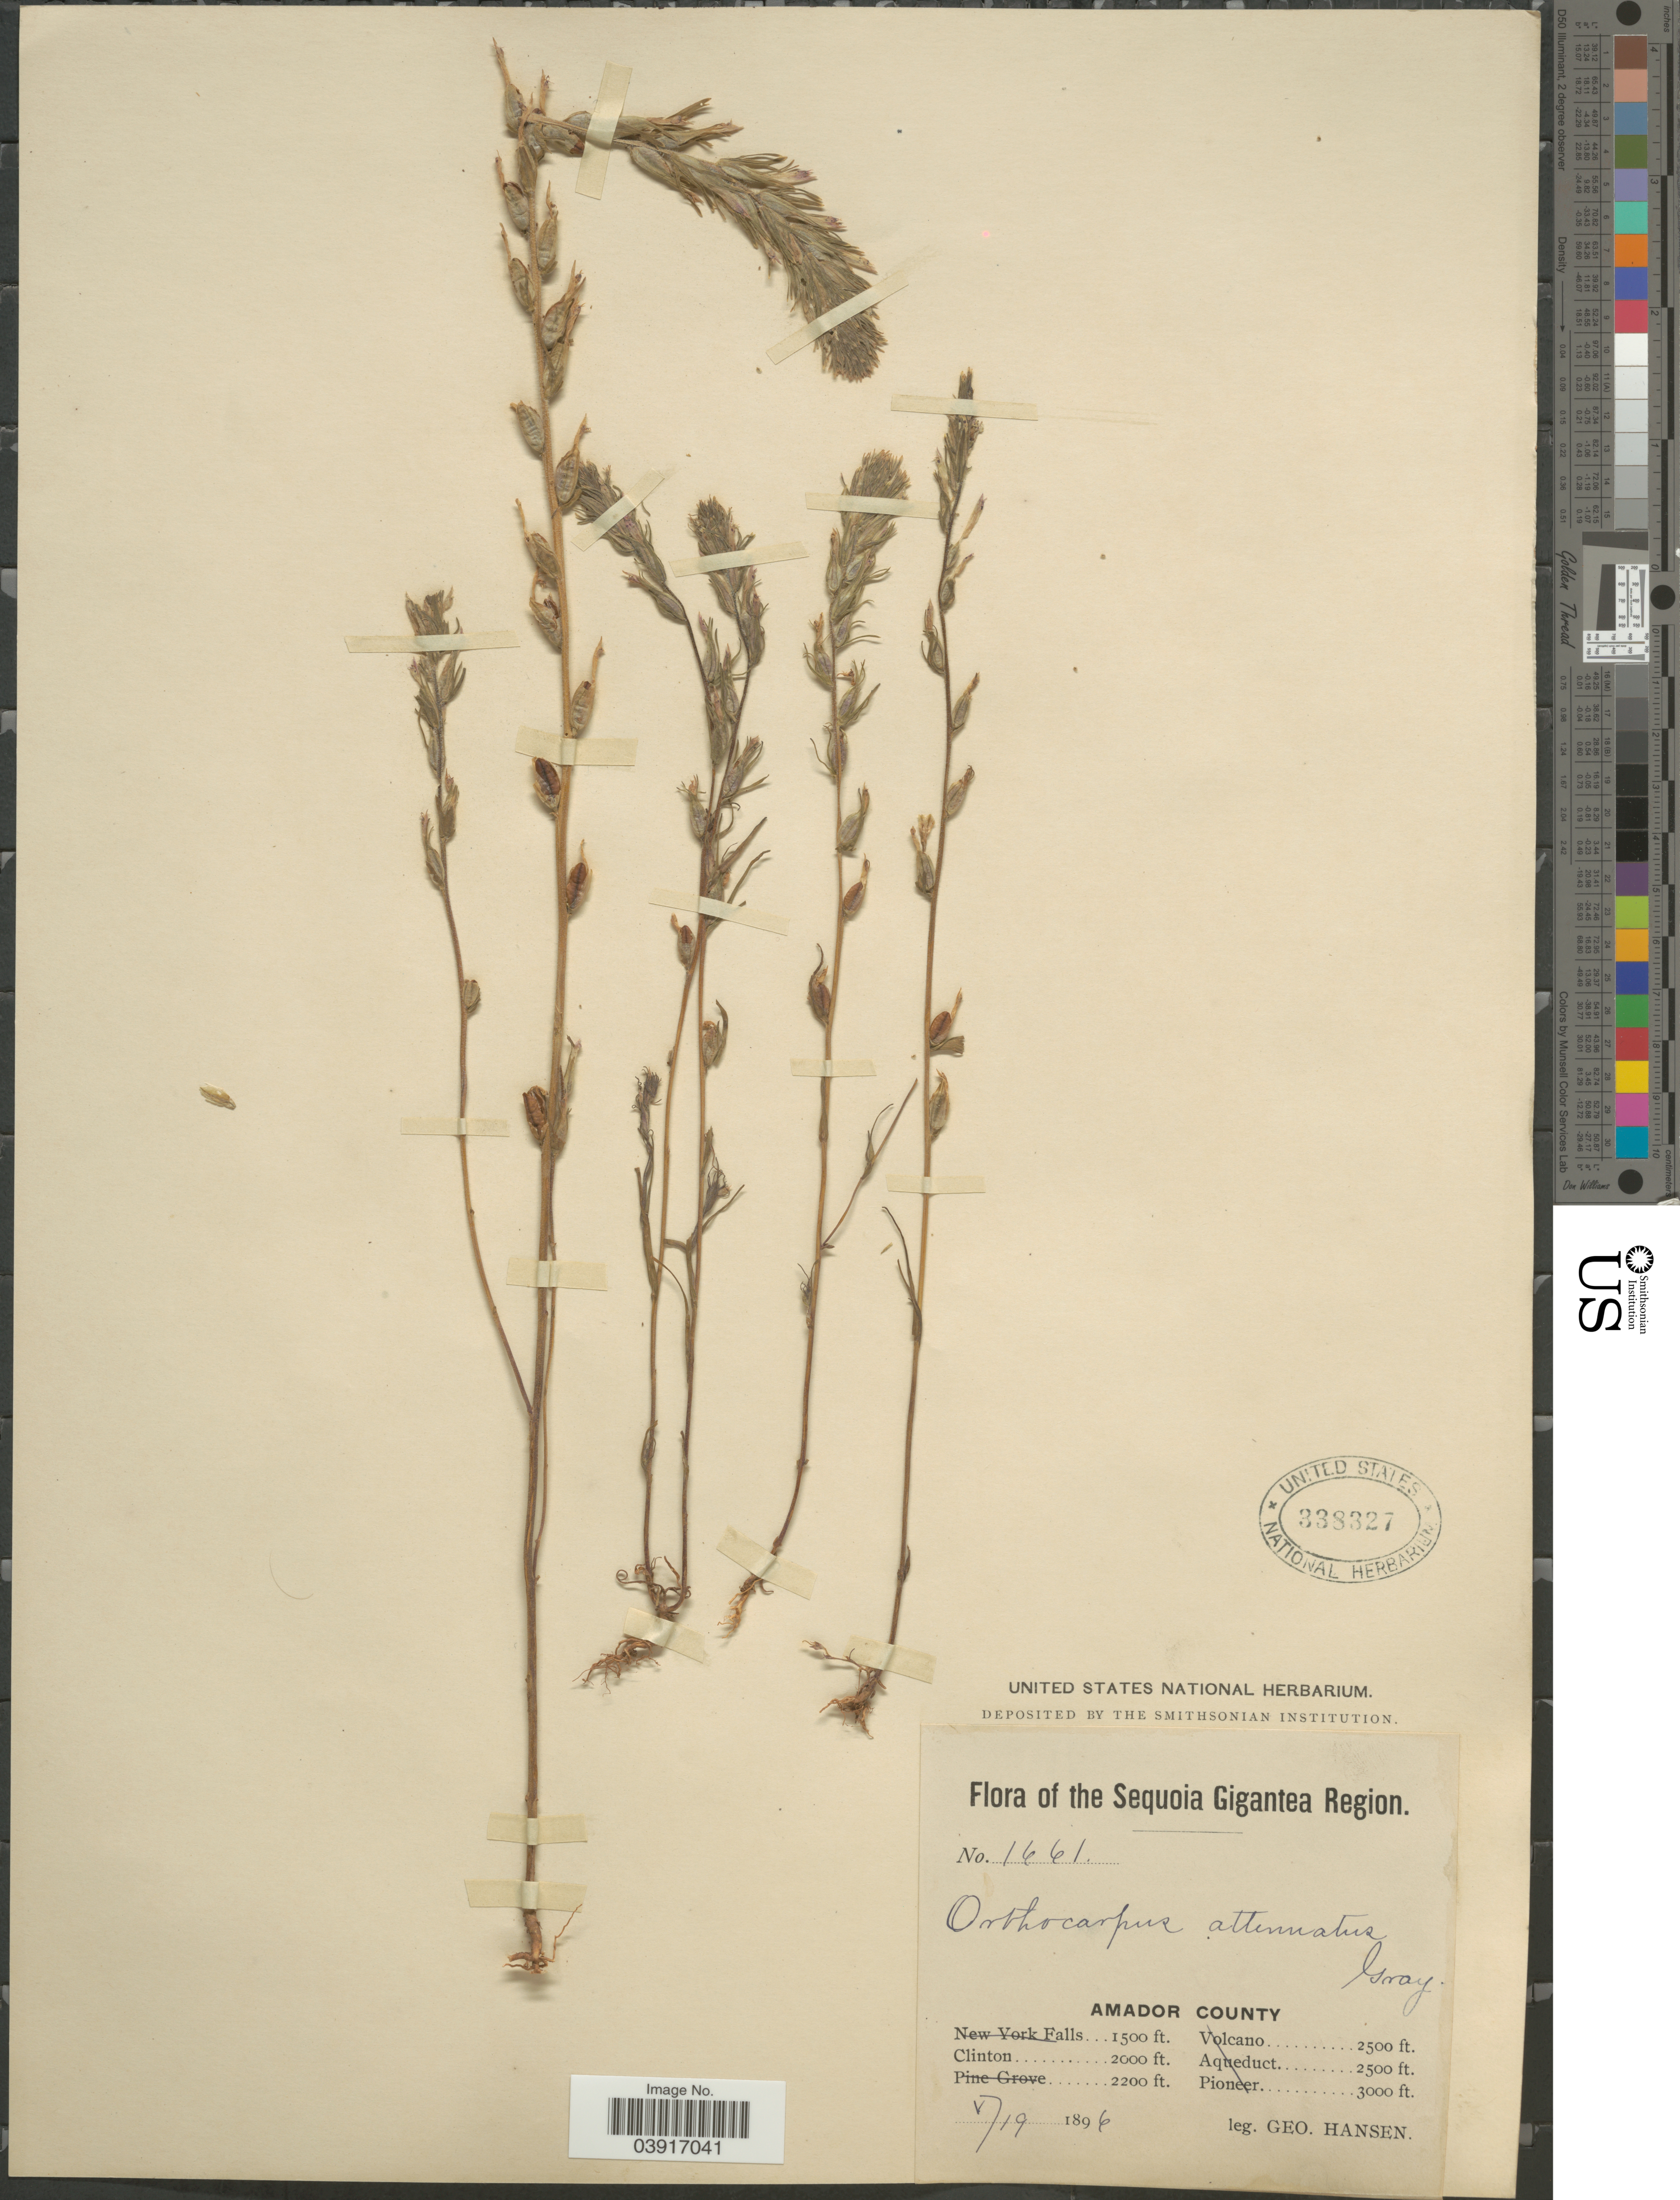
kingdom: Plantae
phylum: Tracheophyta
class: Magnoliopsida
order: Lamiales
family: Orobanchaceae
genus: Orthocarpus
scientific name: Orthocarpus attenuatus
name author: A. Gray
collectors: G. Hansen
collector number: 1661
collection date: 1896-05-19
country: United States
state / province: California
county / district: Amador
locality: The Sequoia Gigantea Region. Amador County. Clinton.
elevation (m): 610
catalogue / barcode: US 338327